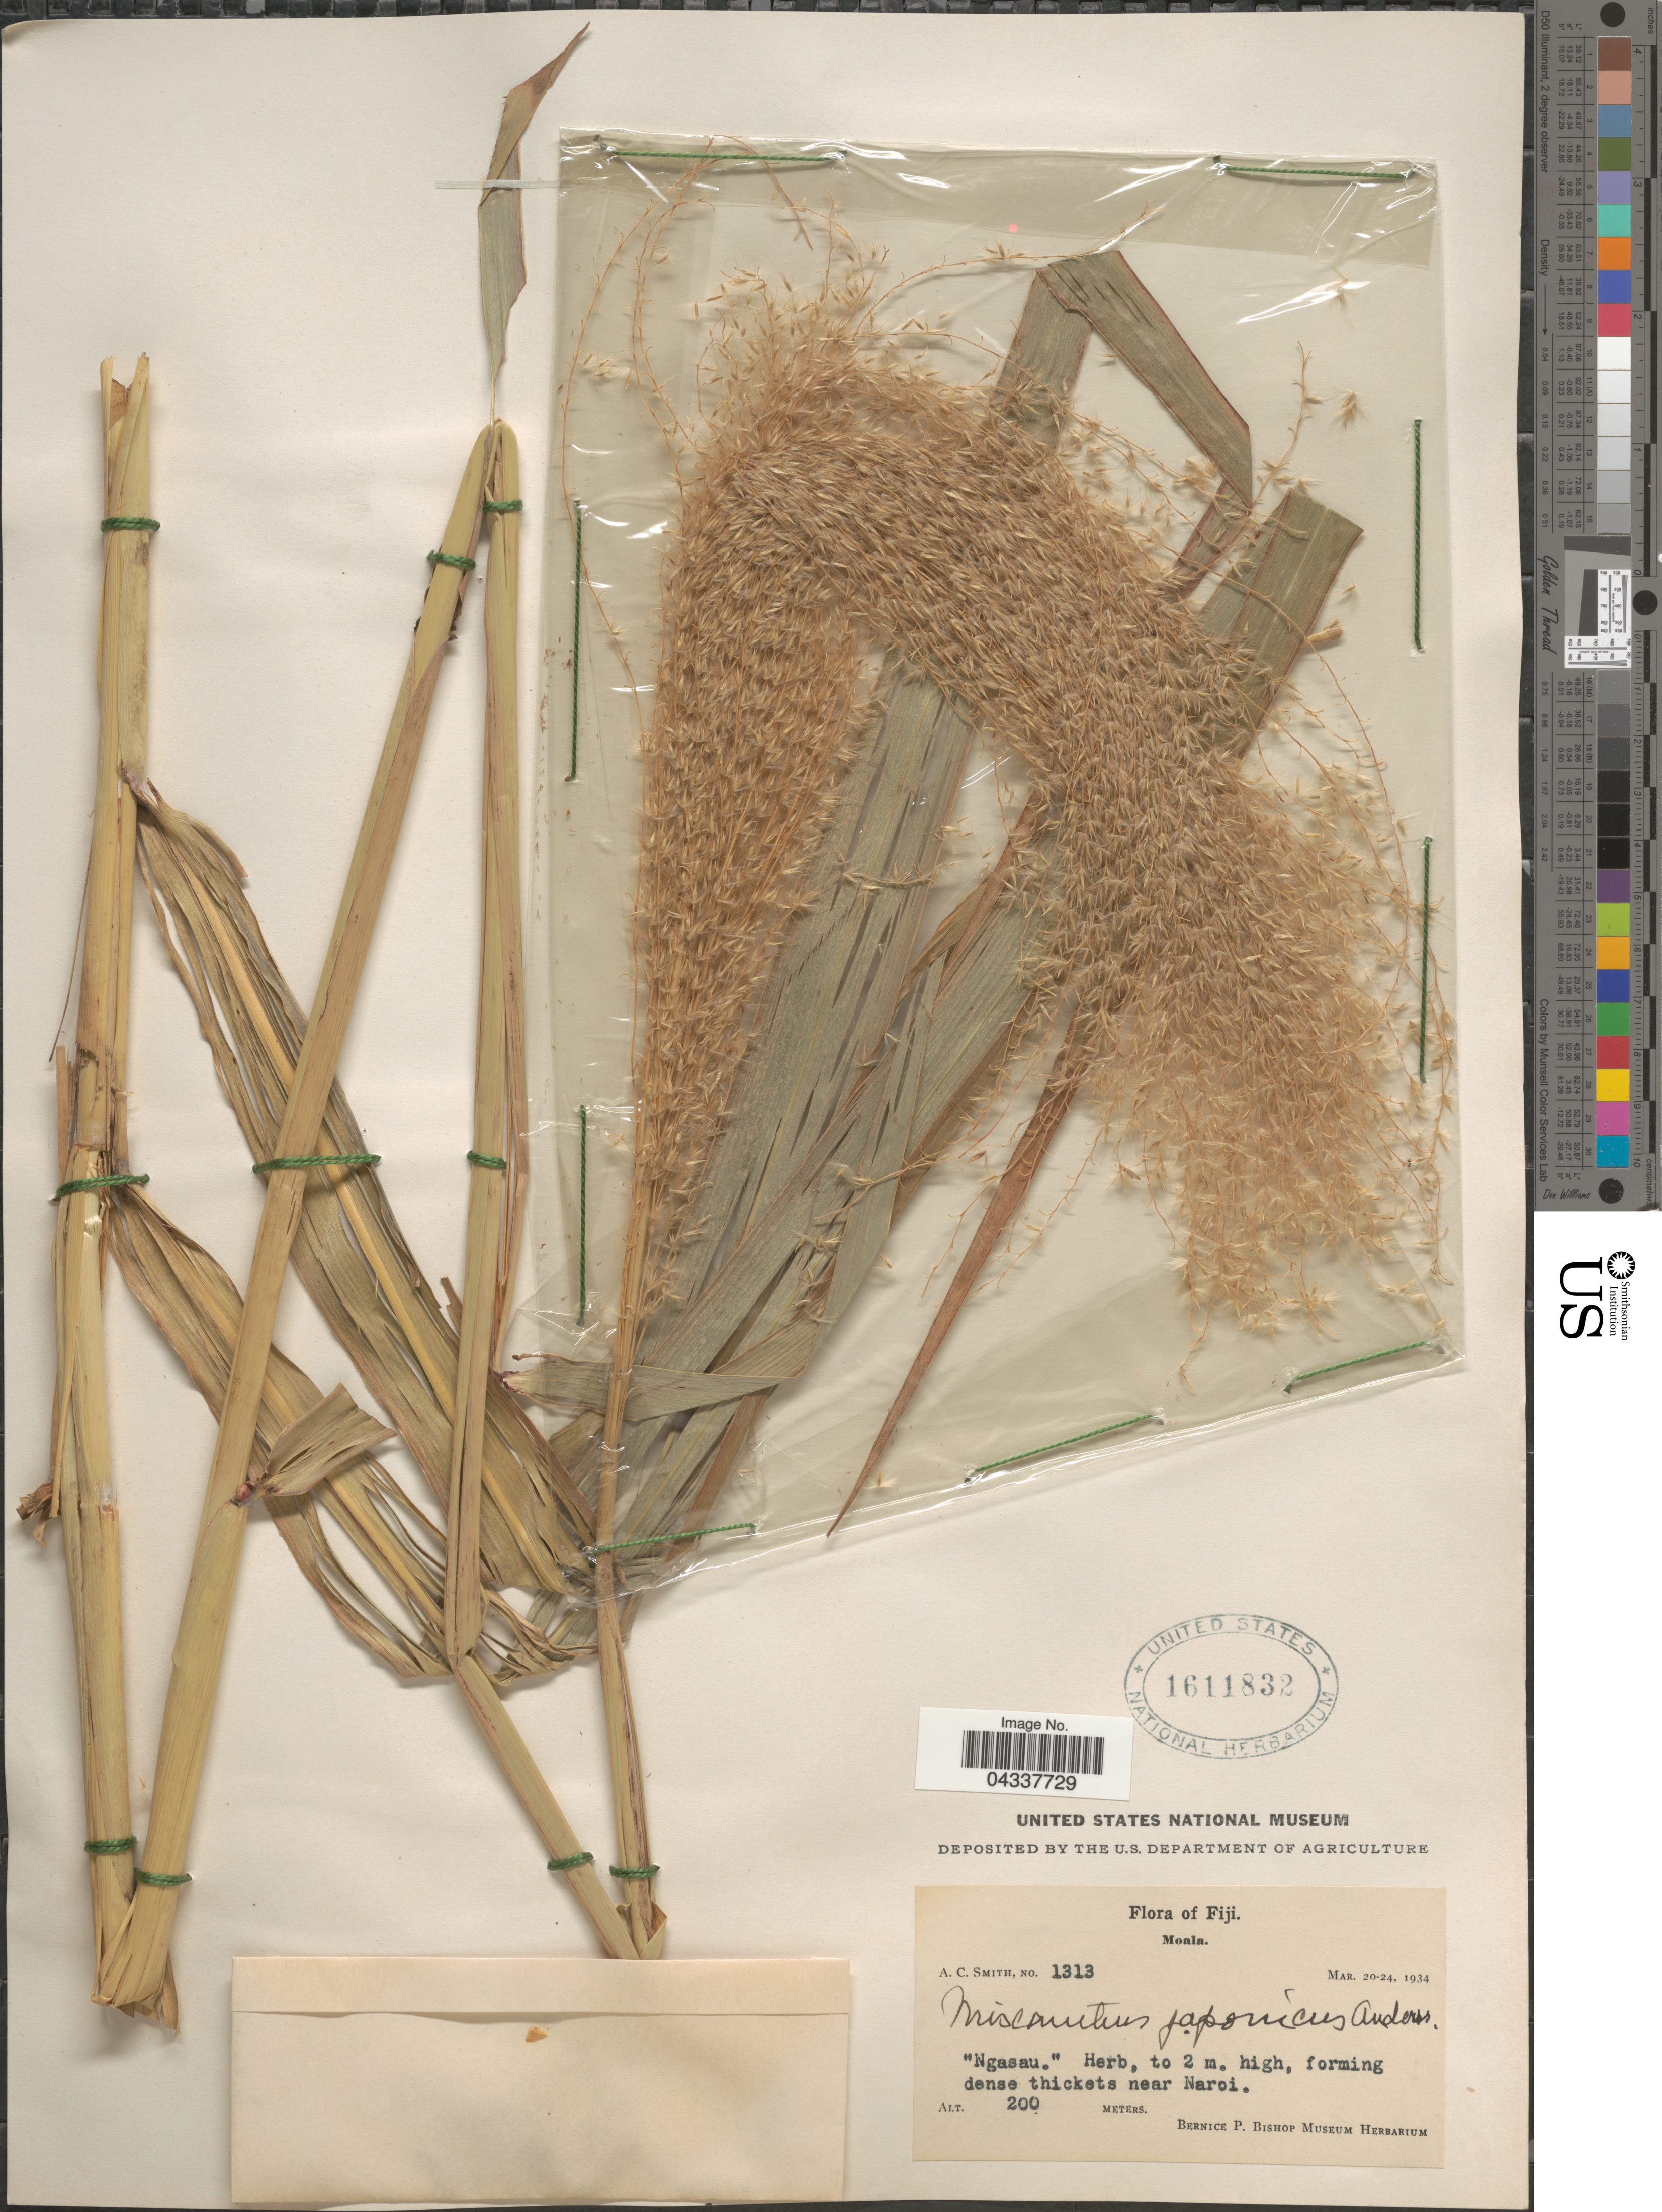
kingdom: Plantae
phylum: Tracheophyta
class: Liliopsida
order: Poales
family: Poaceae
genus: Miscanthus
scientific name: Miscanthus sinensis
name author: Andersson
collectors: A. C. Smith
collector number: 1313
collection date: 1934-03-20/1934-03-24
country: Fiji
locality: Moala.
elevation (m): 200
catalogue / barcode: US 1611832